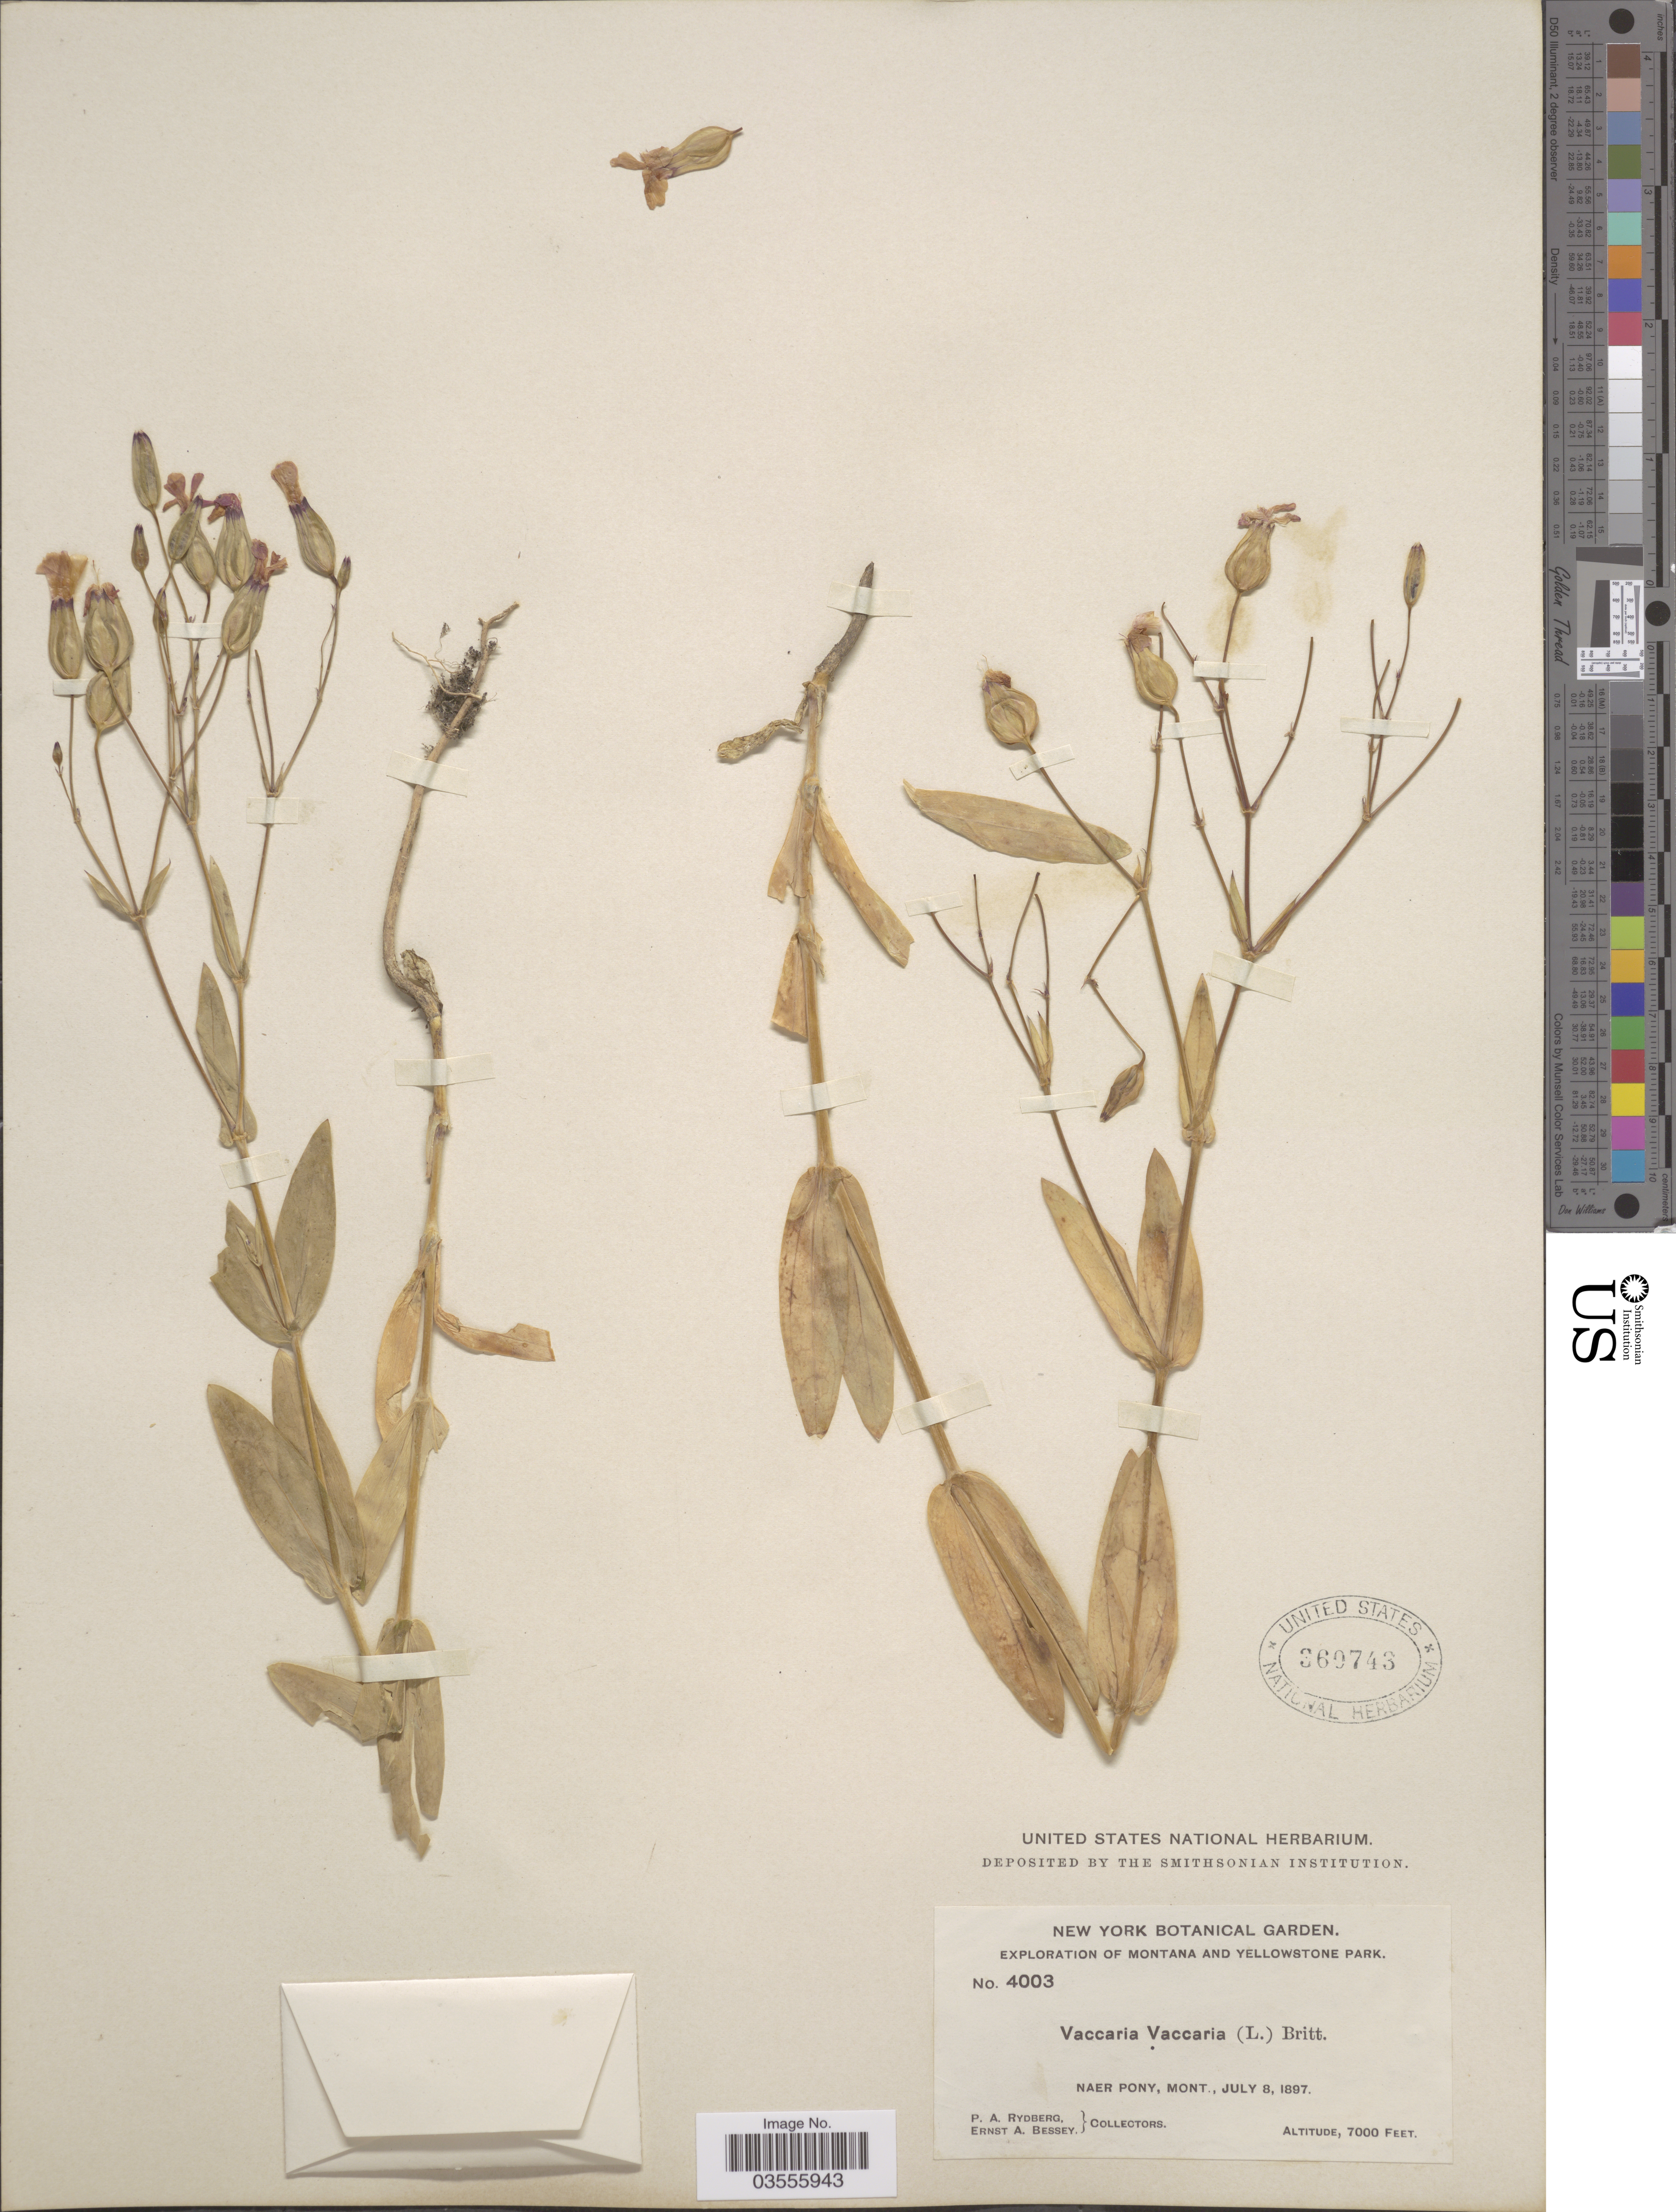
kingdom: Plantae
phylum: Tracheophyta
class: Magnoliopsida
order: Caryophyllales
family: Caryophyllaceae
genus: Gypsophila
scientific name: Gypsophila vaccaria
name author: (L.) Sm.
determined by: Strong, M. T., (US), Smithsonian Institution - National Museum of Natural History (UNITED STATES)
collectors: P. A. Rydberg & E. A. Bessey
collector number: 4003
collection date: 1897-07-08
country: United States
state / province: Montana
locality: Yellowstone Park. Near Pony.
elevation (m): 2134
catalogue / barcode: US 360743